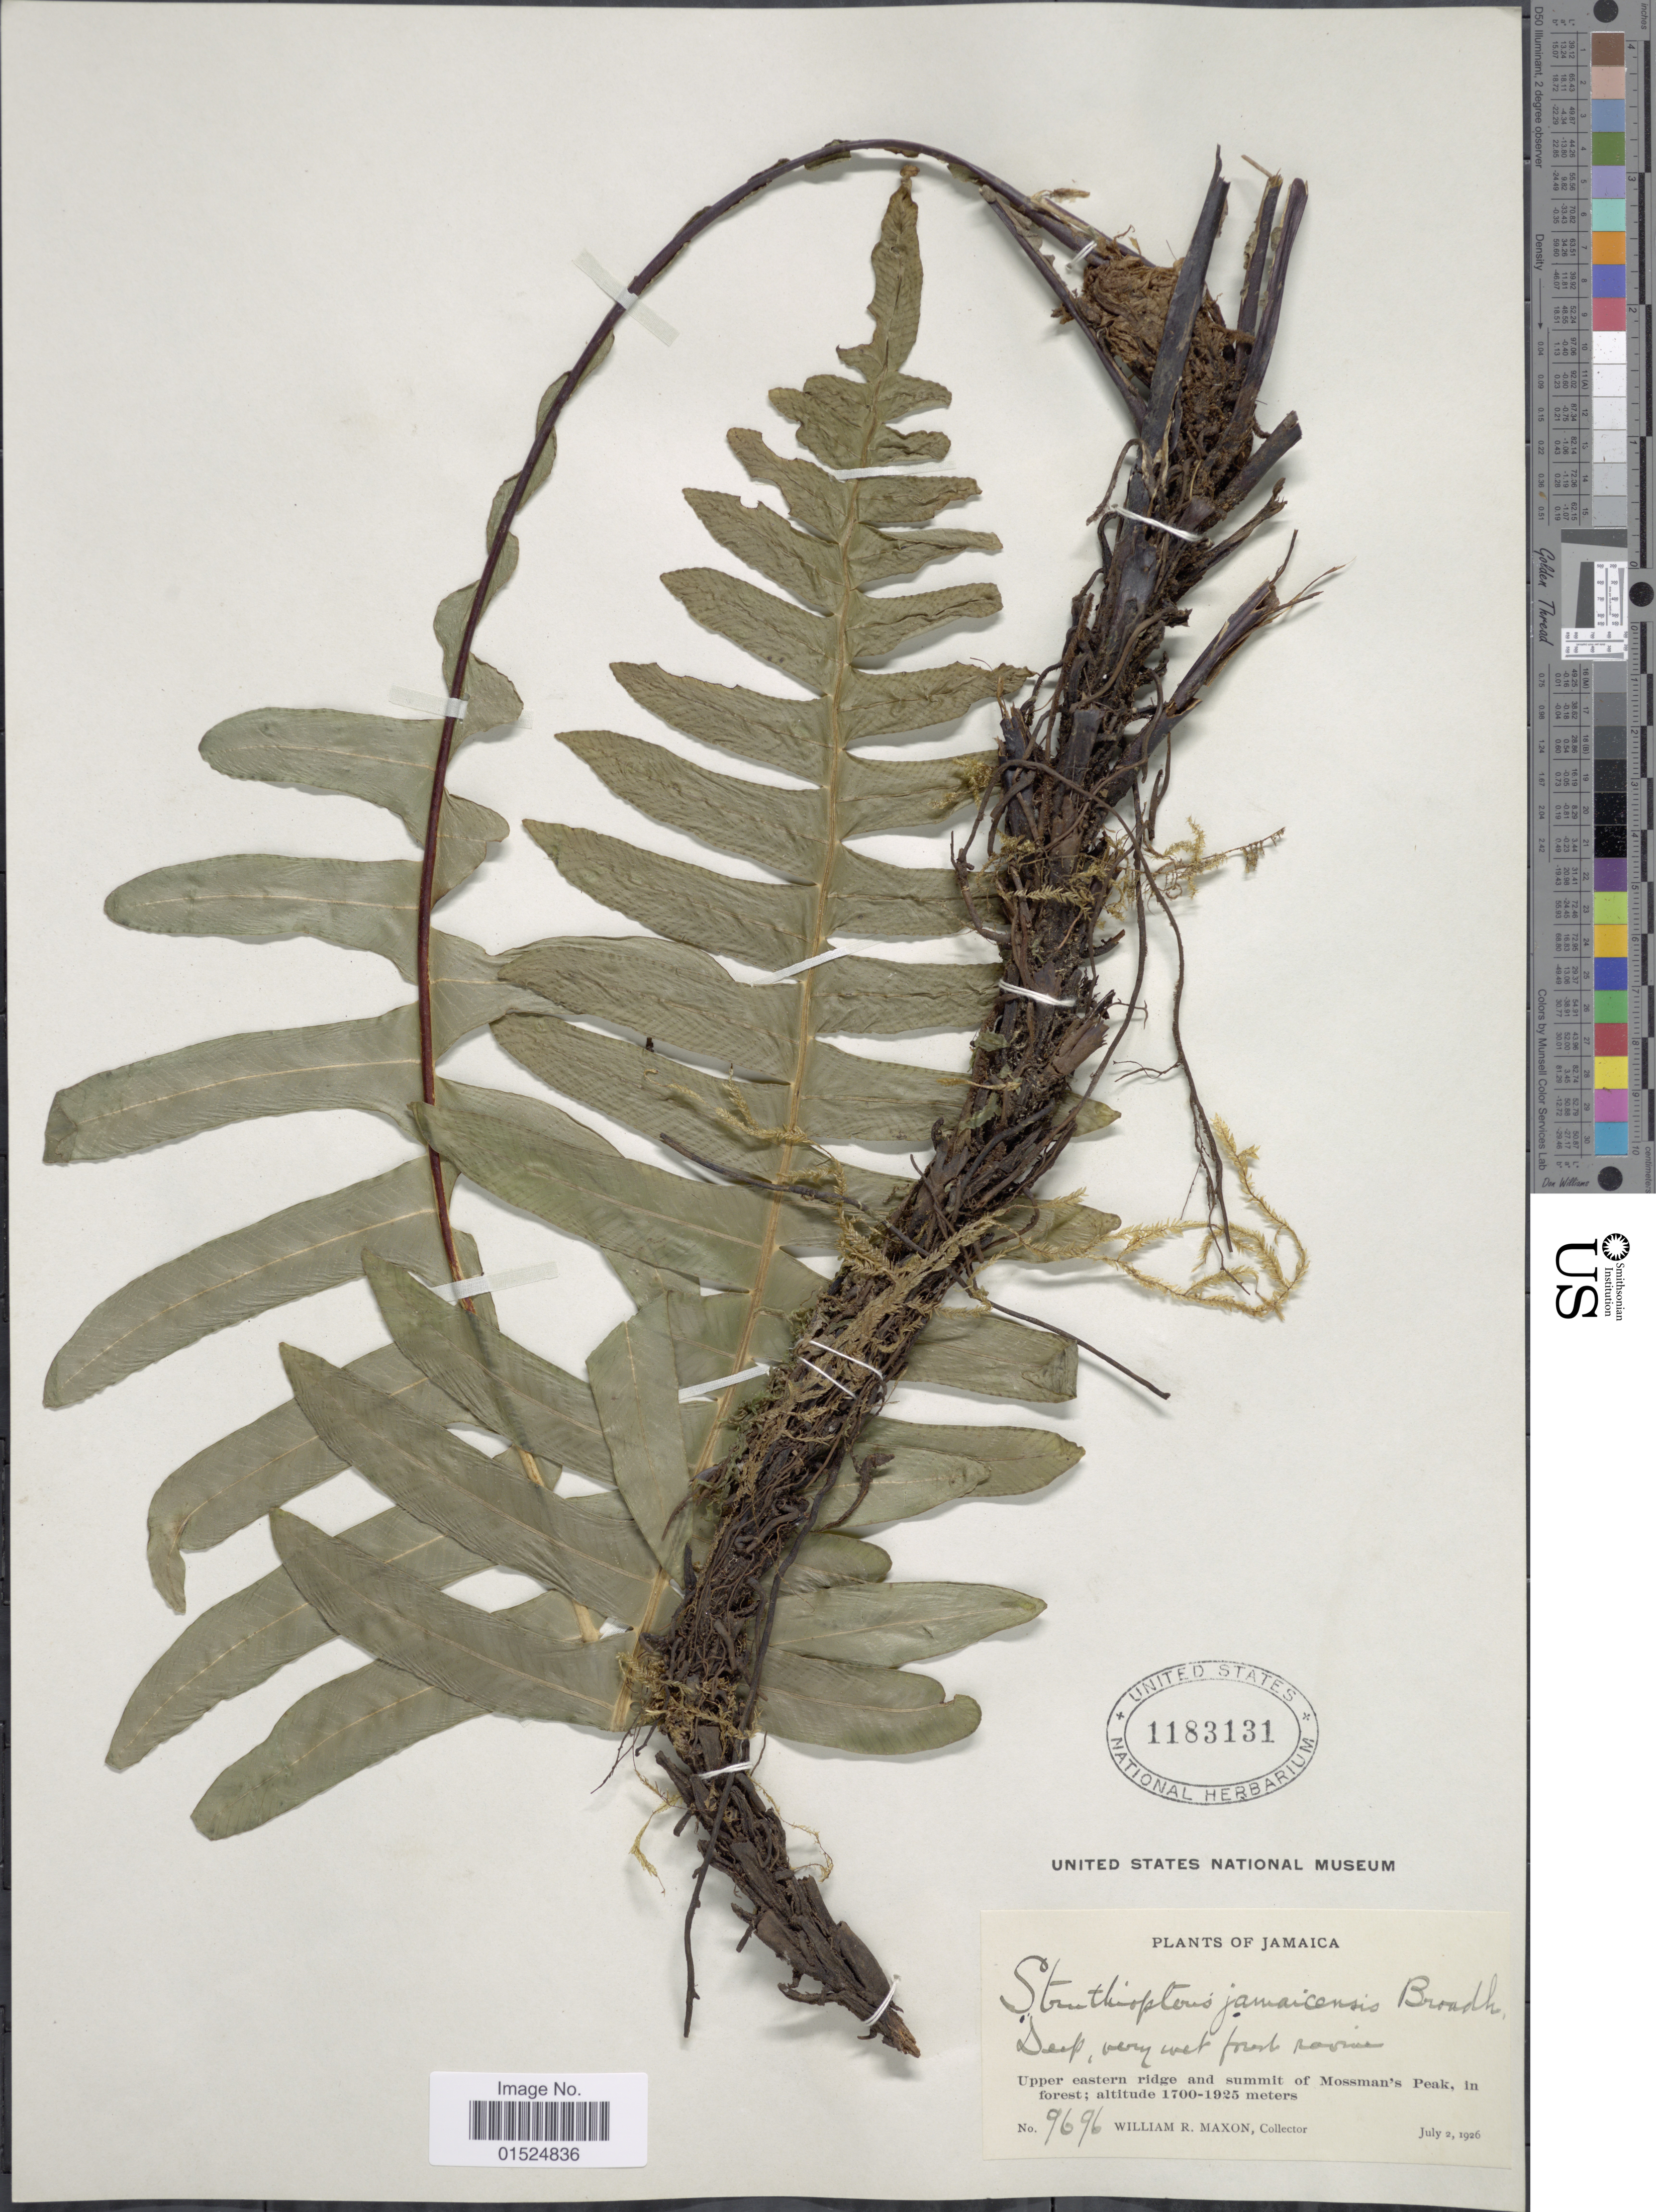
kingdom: Plantae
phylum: Tracheophyta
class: Polypodiopsida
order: Polypodiales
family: Blechnaceae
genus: Blechnum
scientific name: Blechnum jamaicense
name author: (Broadh.) C. Chr.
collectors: W. R. Maxon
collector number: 9696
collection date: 1926-07-02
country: Jamaica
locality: Upper eastern ridge and summit of Mossman's Peak, in forest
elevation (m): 1700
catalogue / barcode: US 1183131